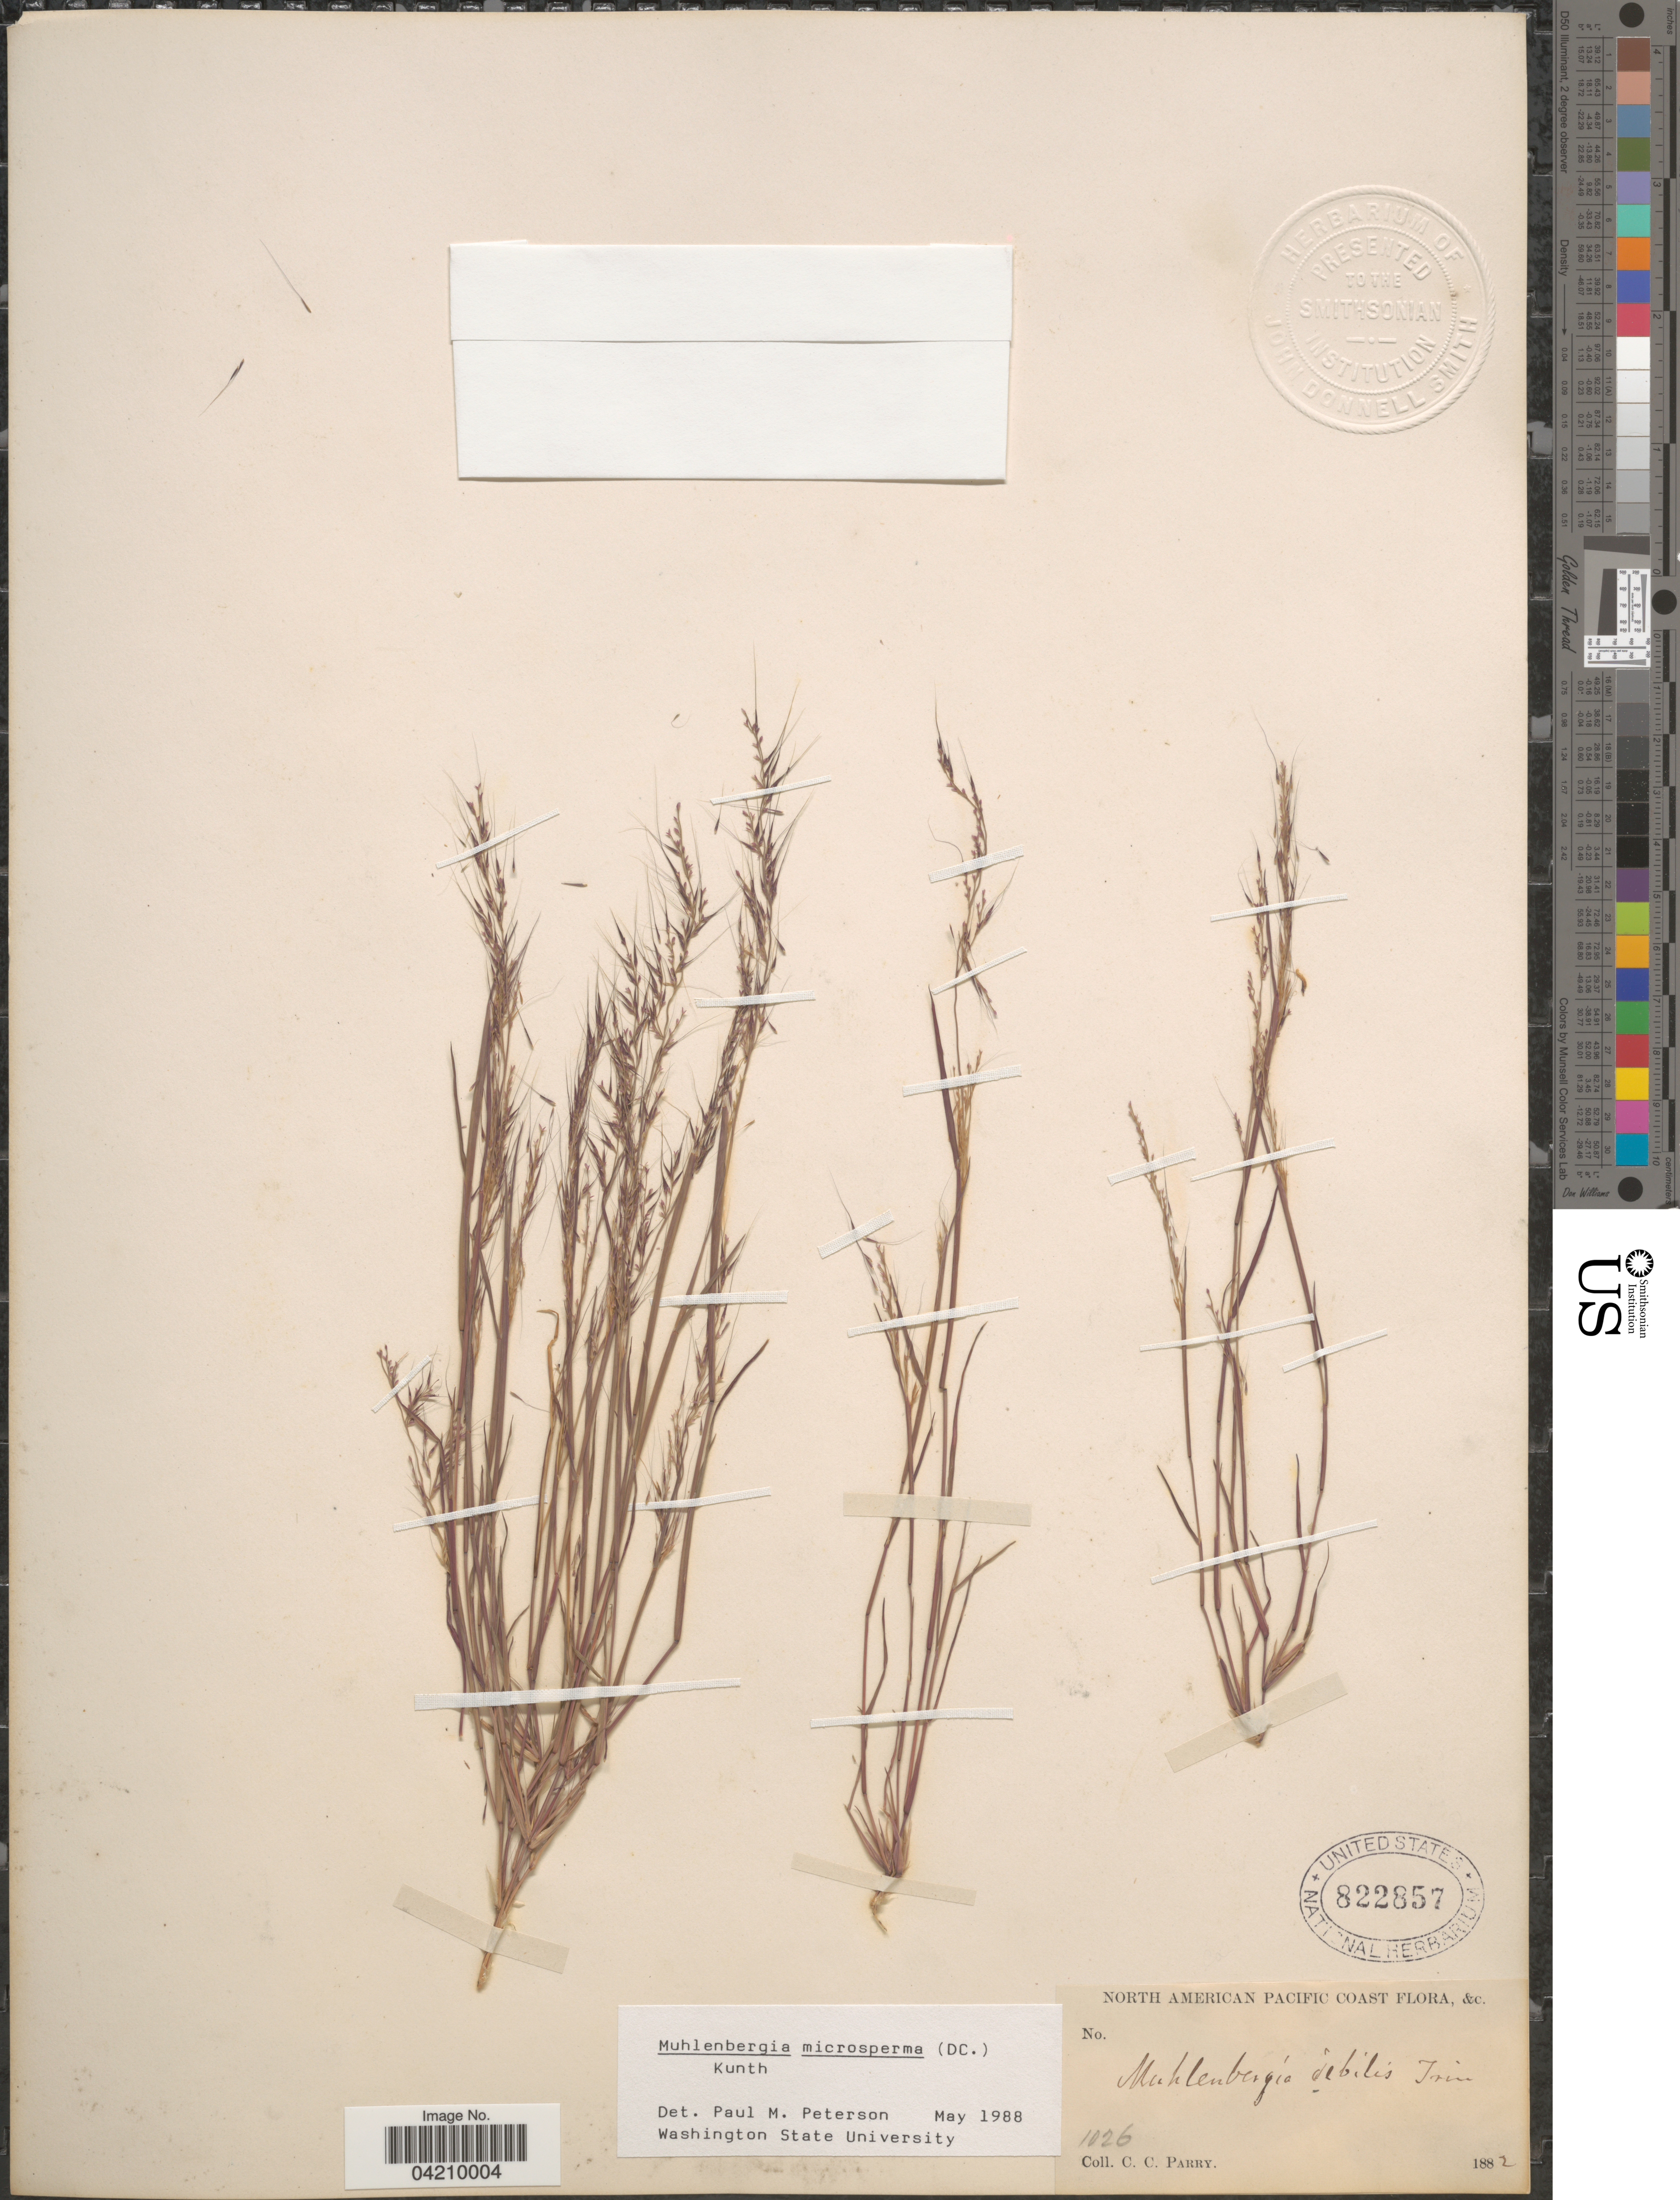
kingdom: Plantae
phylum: Tracheophyta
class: Liliopsida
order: Poales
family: Poaceae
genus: Muhlenbergia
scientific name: Muhlenbergia microsperma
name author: (DC.) Kunth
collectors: C. C. Parry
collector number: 1026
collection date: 1882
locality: North American Pacific Coast.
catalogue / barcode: US 822857